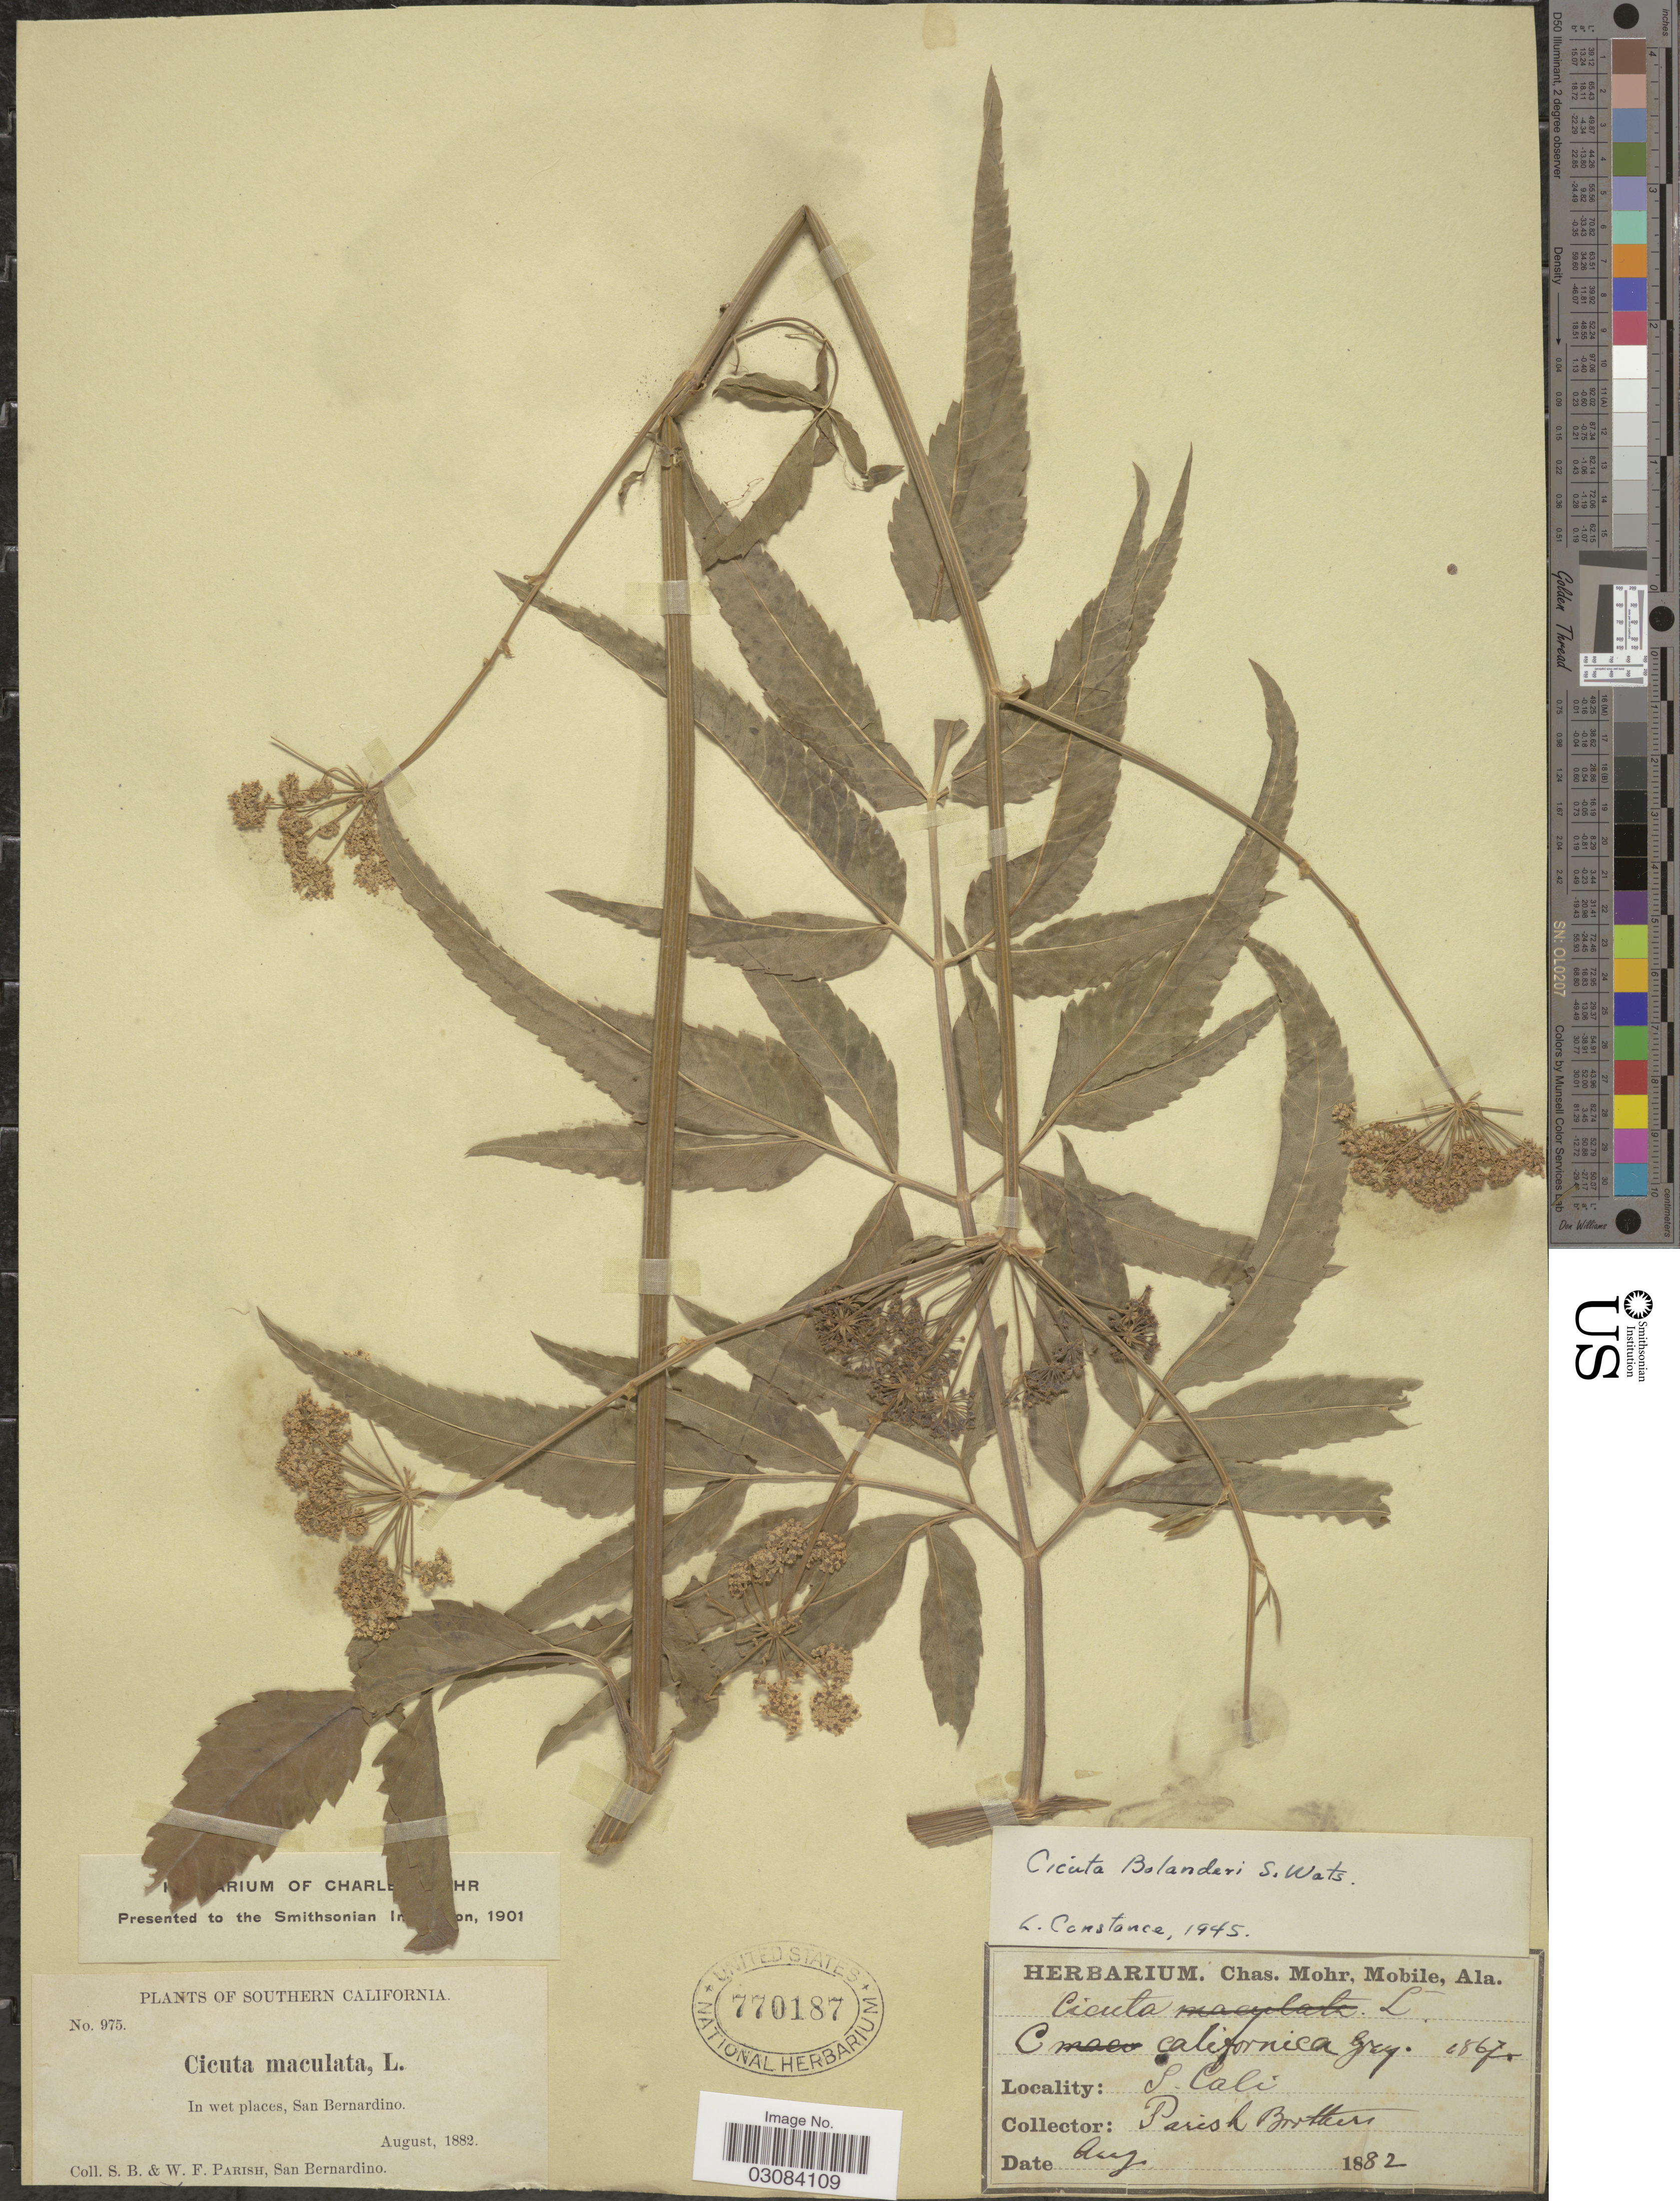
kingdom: Plantae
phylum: Tracheophyta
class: Magnoliopsida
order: Apiales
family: Apiaceae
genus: Cicuta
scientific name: Cicuta bolanderi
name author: A. Gray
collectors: S. B. Parish & W. F. Parish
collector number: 975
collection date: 1882-08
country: United States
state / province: California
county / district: San Bernardino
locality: Southern California. In wet places, San Bernardino.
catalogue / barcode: US 770187